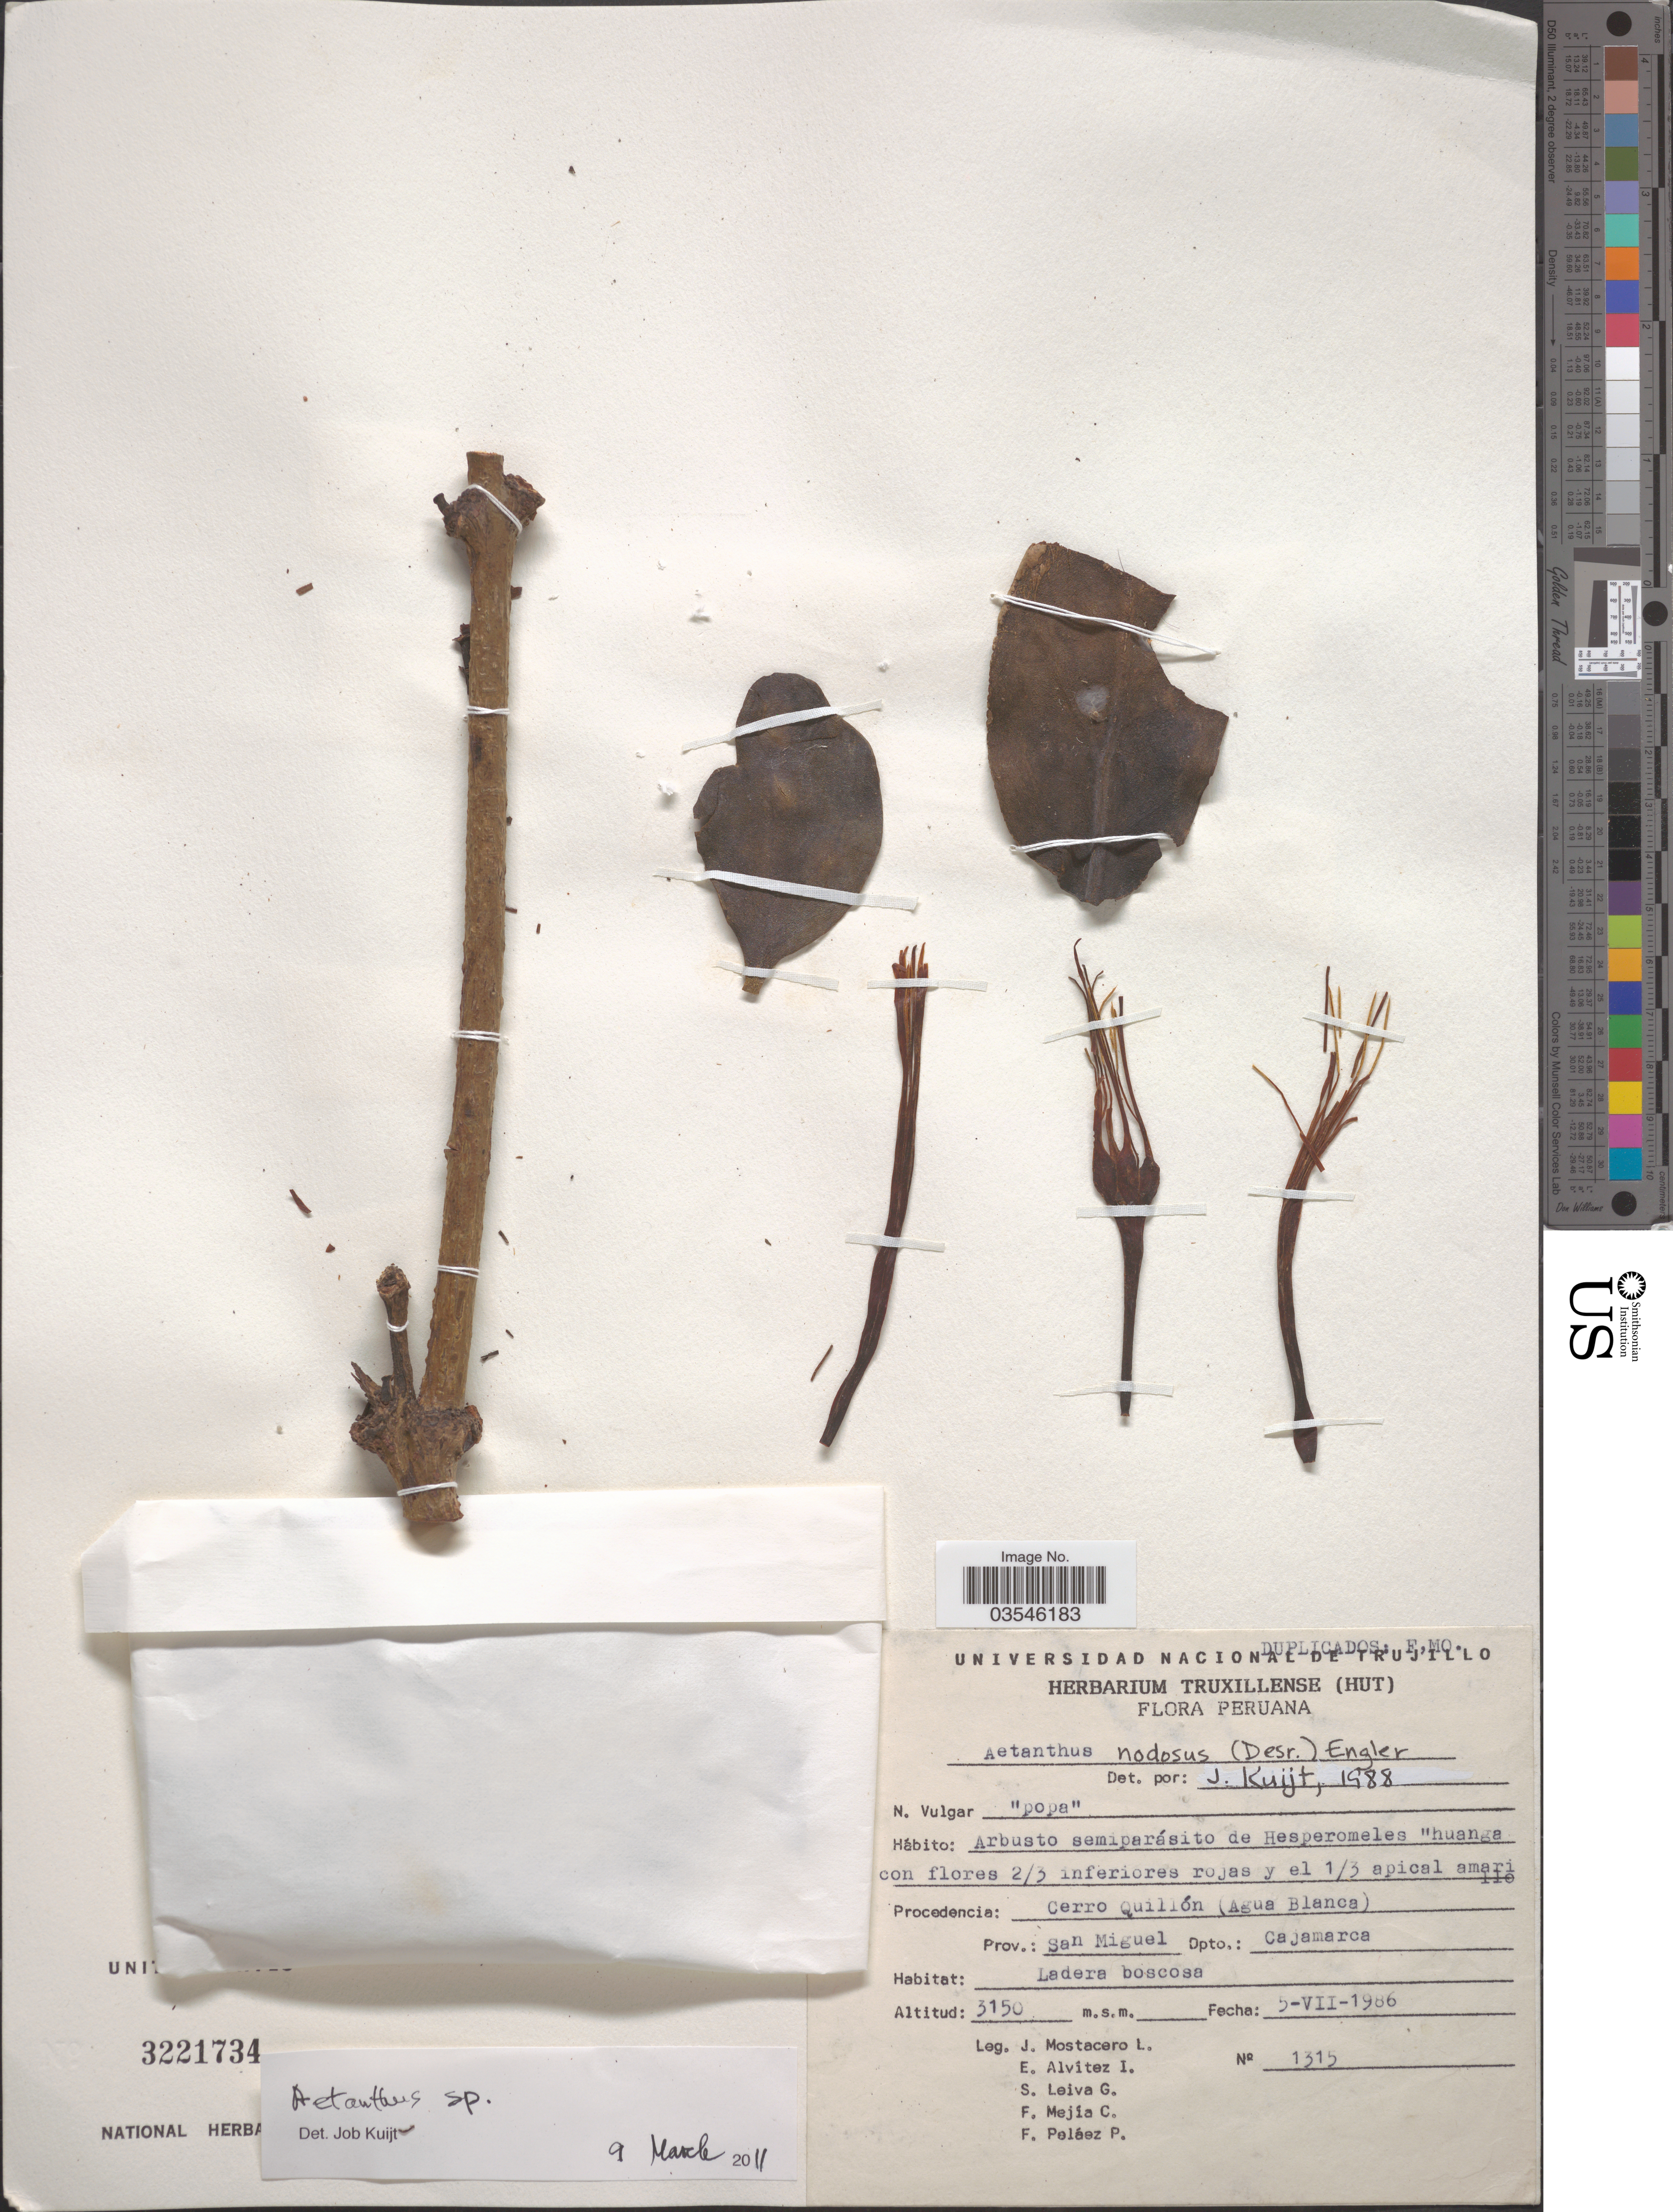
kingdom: Plantae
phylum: Tracheophyta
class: Magnoliopsida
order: Santalales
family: Loranthaceae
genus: Aetanthus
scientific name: Aetanthus sp.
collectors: J. Mostacero L., E. Alvitez I., S. Leiva G., F. Mejia C. & F. Pelaez P.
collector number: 1315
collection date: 1986-07-05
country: Peru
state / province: Cajamarca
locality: Cerro Quillón (Agua Blanca). Prov.: San Miguel. Dpto.: Cajamarca.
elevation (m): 3150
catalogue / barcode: US 3221734